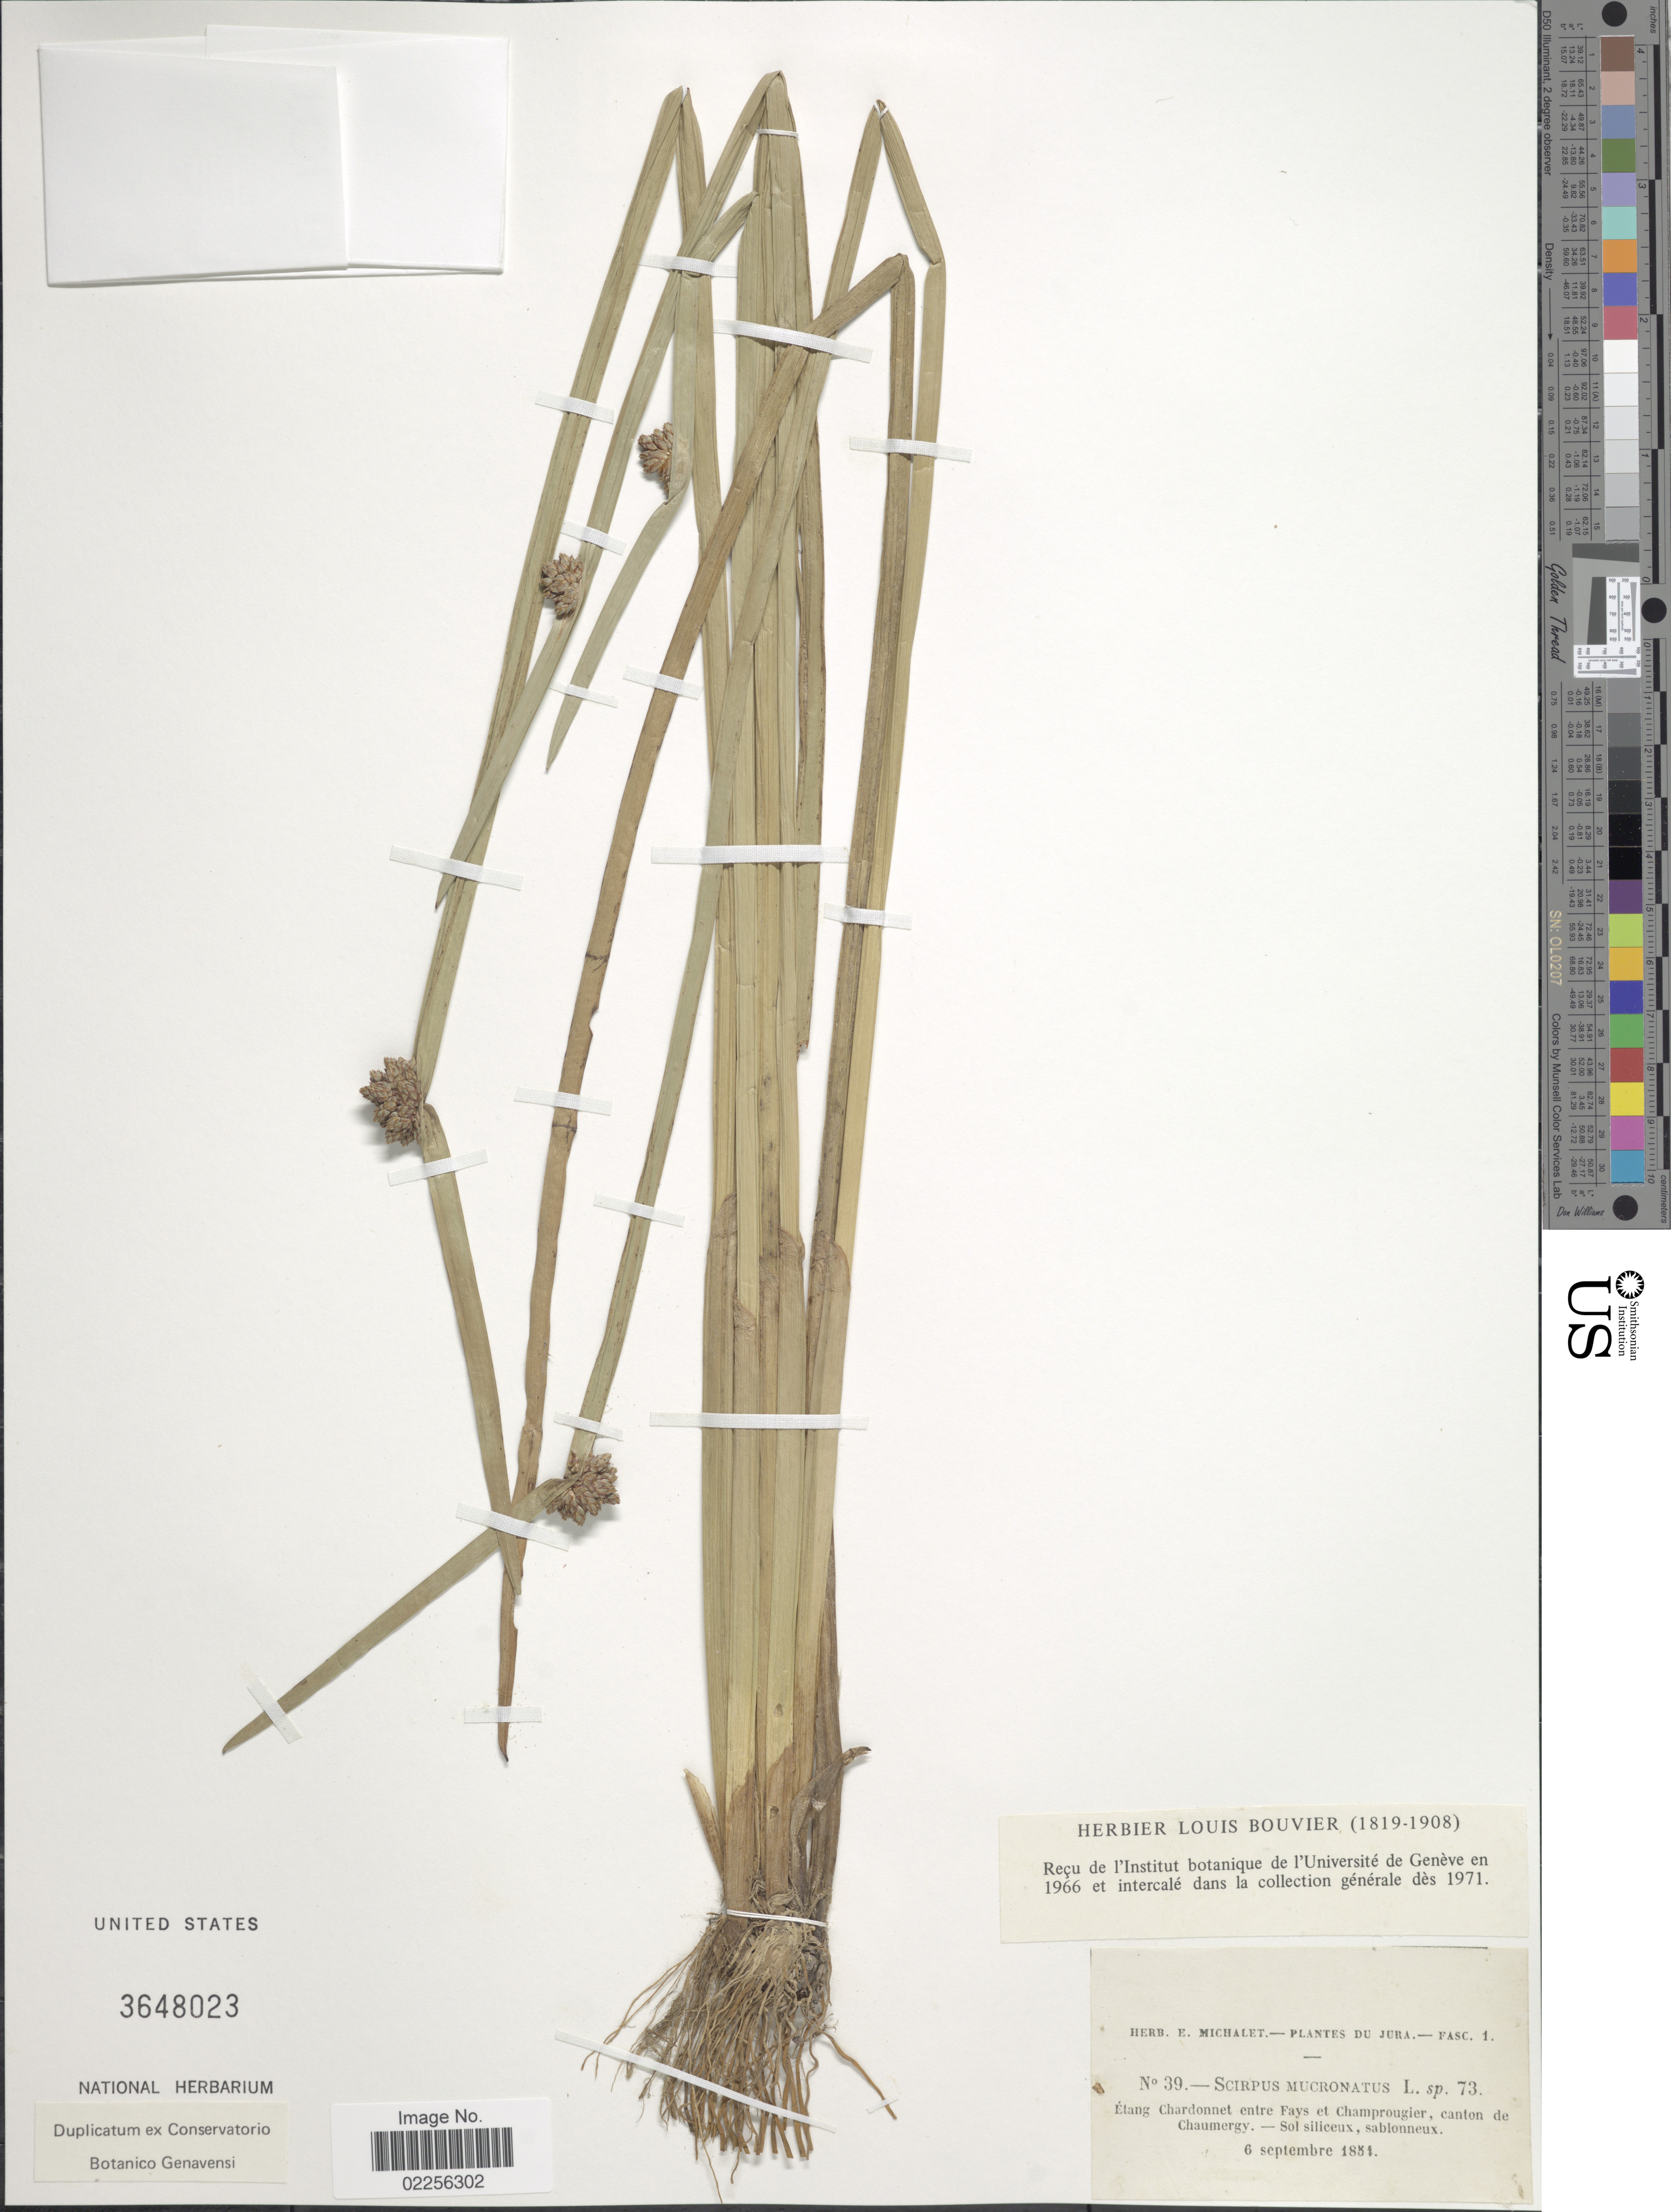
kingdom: Plantae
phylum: Tracheophyta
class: Liliopsida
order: Poales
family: Cyperaceae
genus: Schoenoplectus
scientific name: Schoenoplectus mucronatus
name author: (L.) Palla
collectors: Ex Herb. E. Michalet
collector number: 39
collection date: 1851-09-06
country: Switzerland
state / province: Jura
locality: Étang Chardonnet entre Fays et Champrougier, canton de Chaumergy. - Sol siliceux, sablonneux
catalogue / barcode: US 3648023